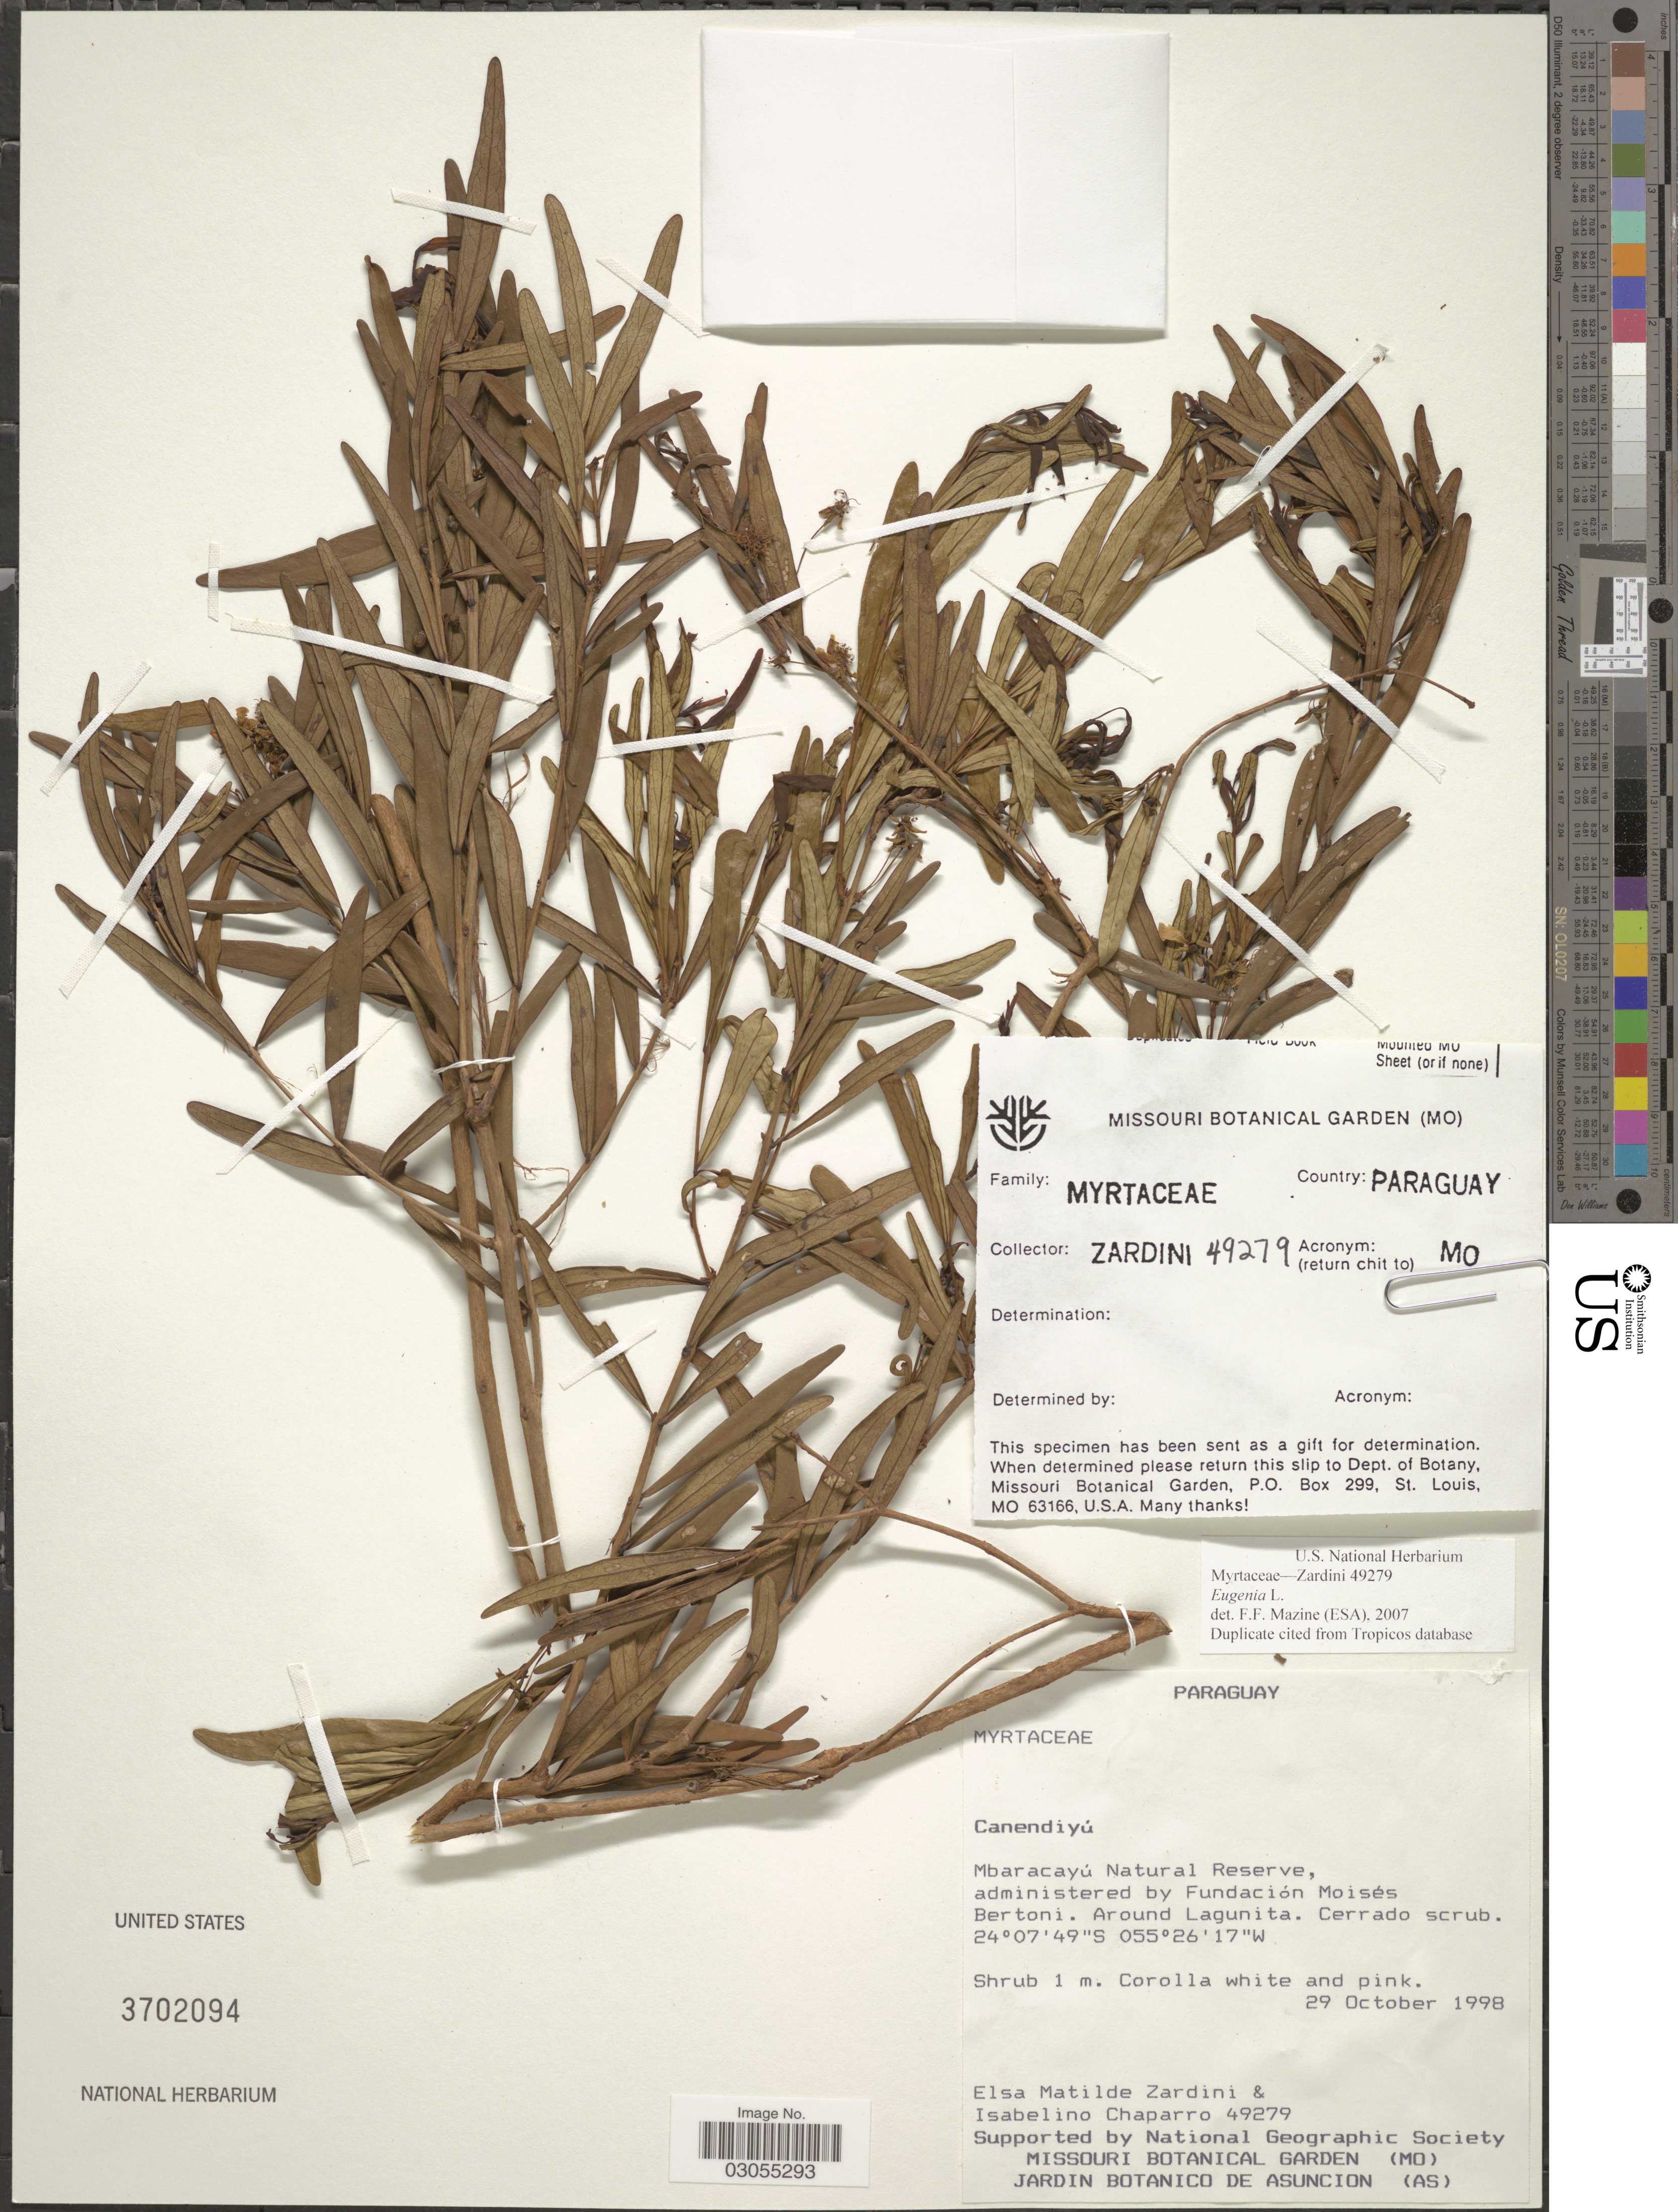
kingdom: Plantae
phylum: Tracheophyta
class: Magnoliopsida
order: Myrtales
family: Myrtaceae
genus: Eugenia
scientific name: Eugenia sp.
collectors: E. M. Zardini & I. Chaparro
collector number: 49279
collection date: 1998-10-29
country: Paraguay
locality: Canendiyú. Mbaracayú Natural Reserve, administered by Fundación Moisés Bertoni. Around lagunita. Cerrado scrub.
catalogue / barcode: US 3702094